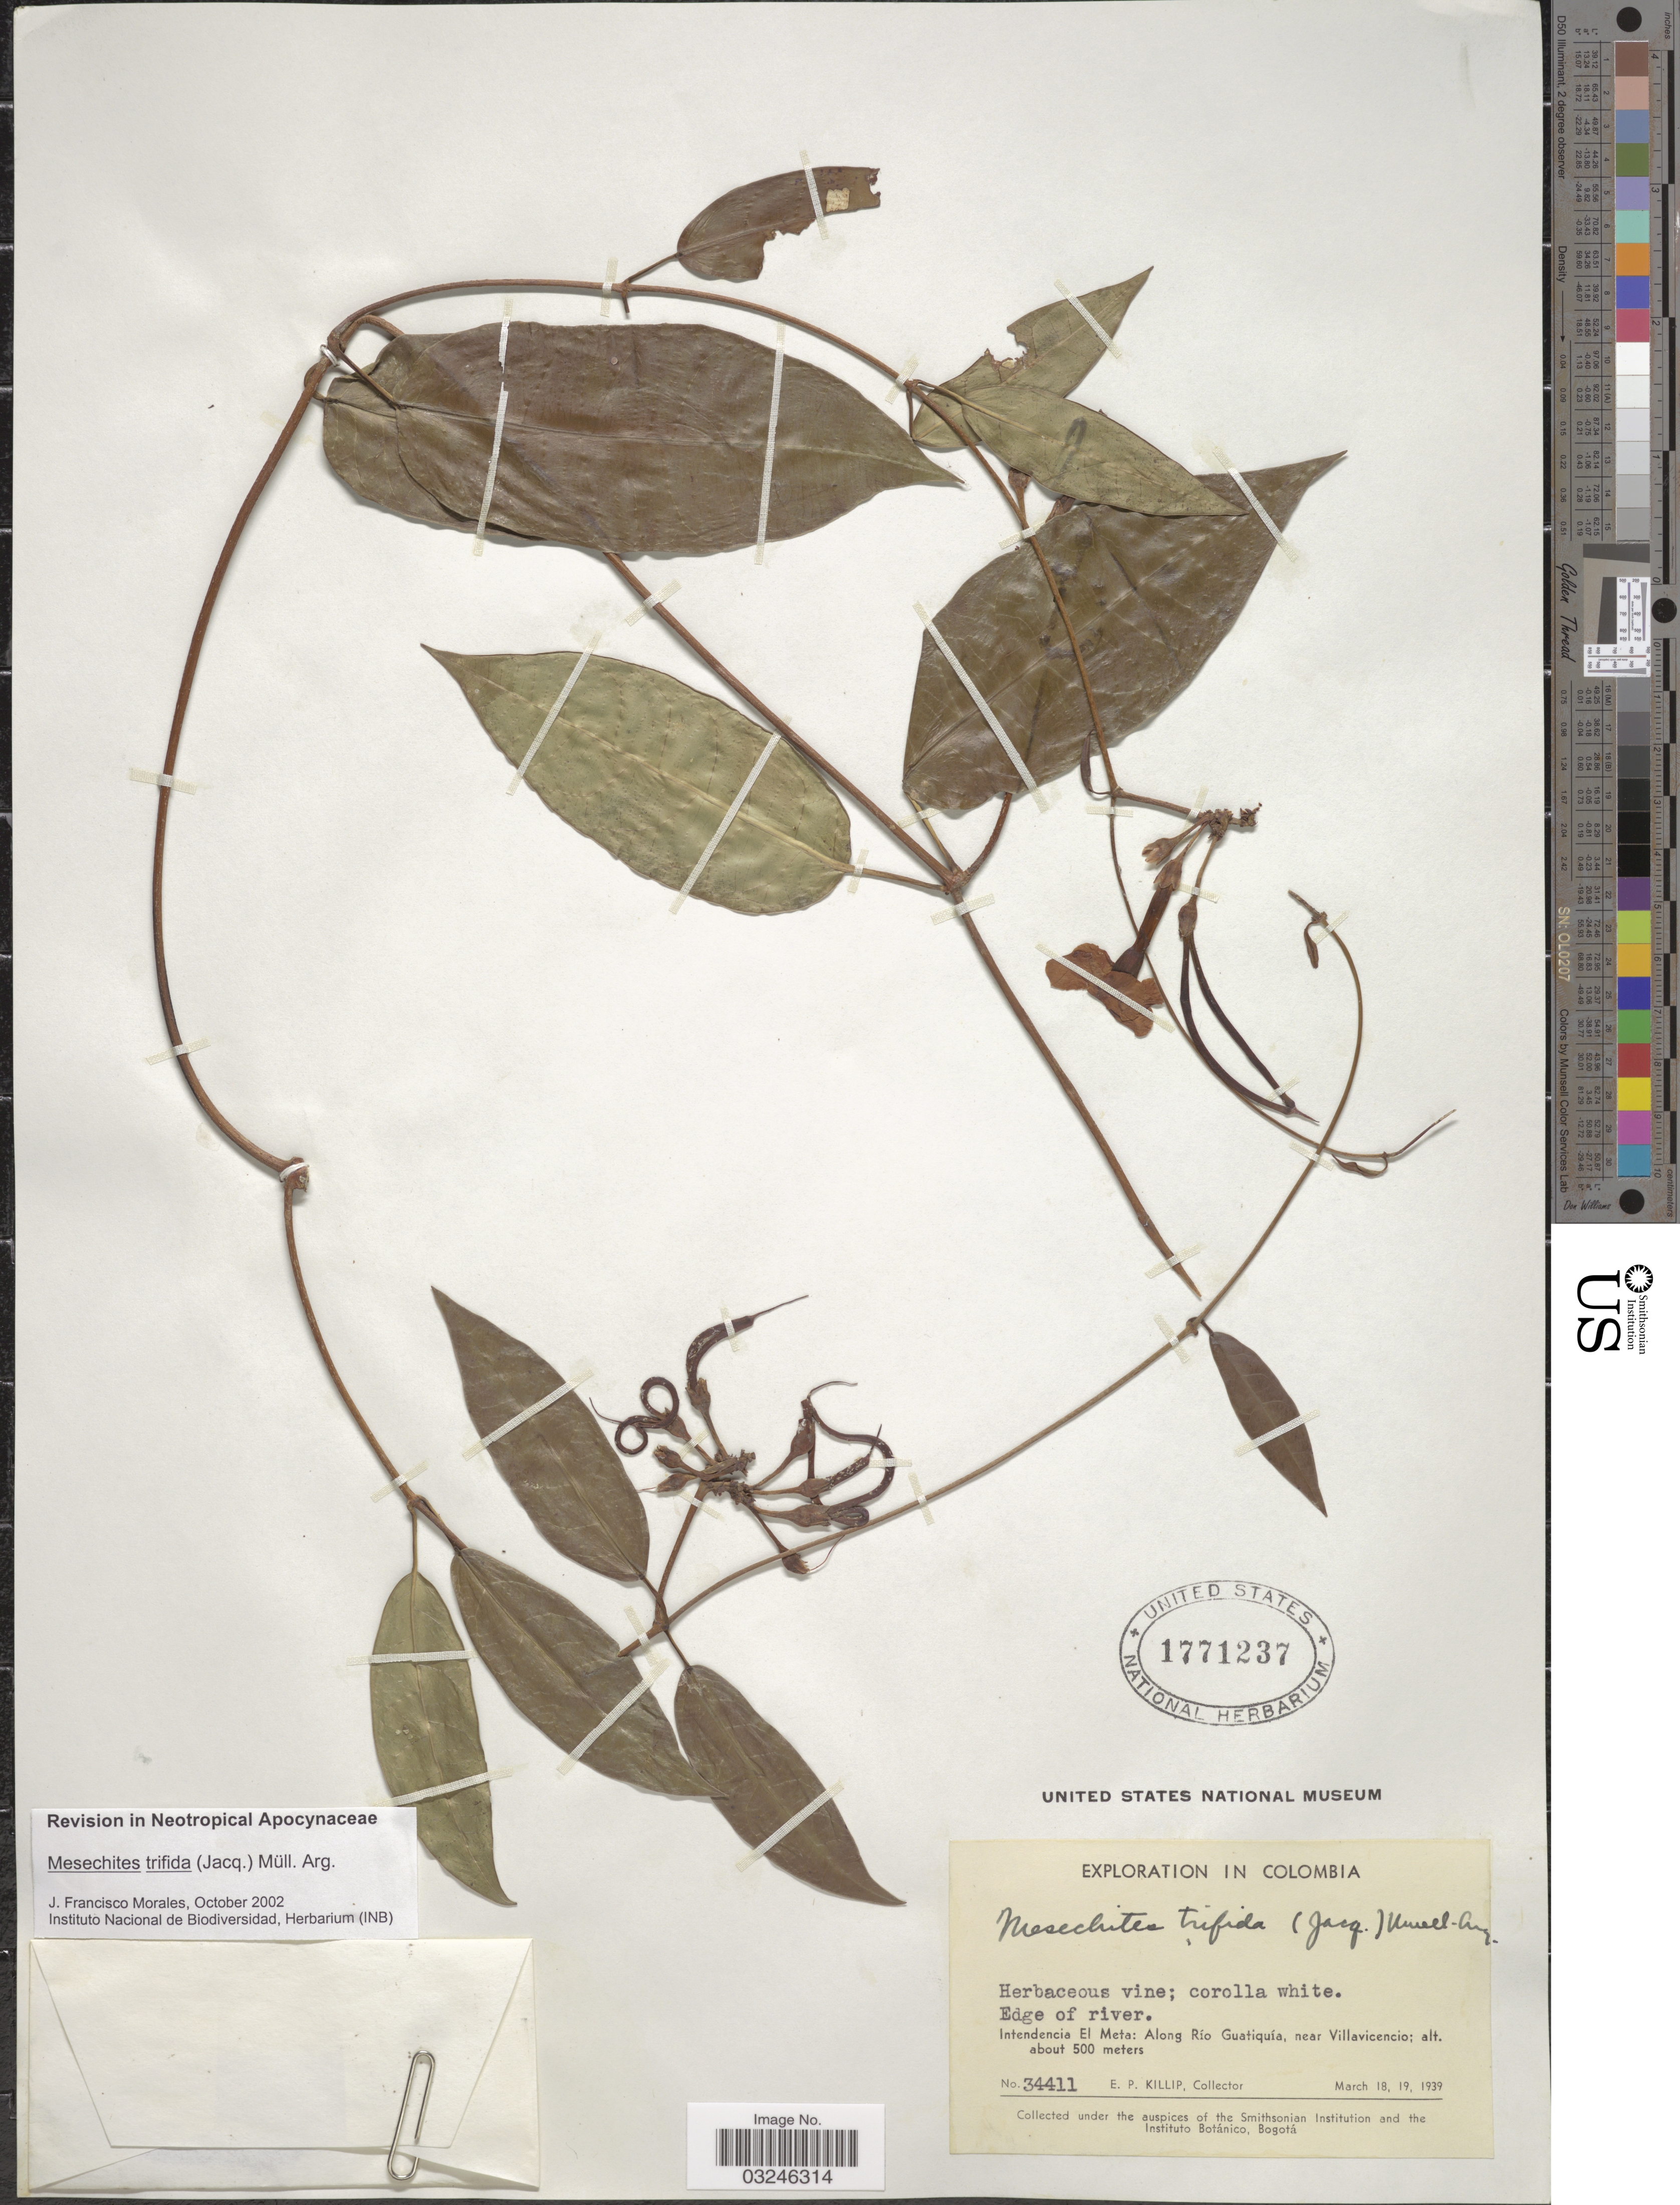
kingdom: Plantae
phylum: Tracheophyta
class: Magnoliopsida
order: Gentianales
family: Apocynaceae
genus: Mesechites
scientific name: Mesechites trifidus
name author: (Jacq.) Müll. Arg.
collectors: E. P. Killip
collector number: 34411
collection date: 1939-03-18/1939-03-19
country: Colombia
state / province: Meta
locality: Intendencia El Meta: Along Río Guatiquía, near Villavicencio.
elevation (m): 500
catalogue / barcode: US 1771237